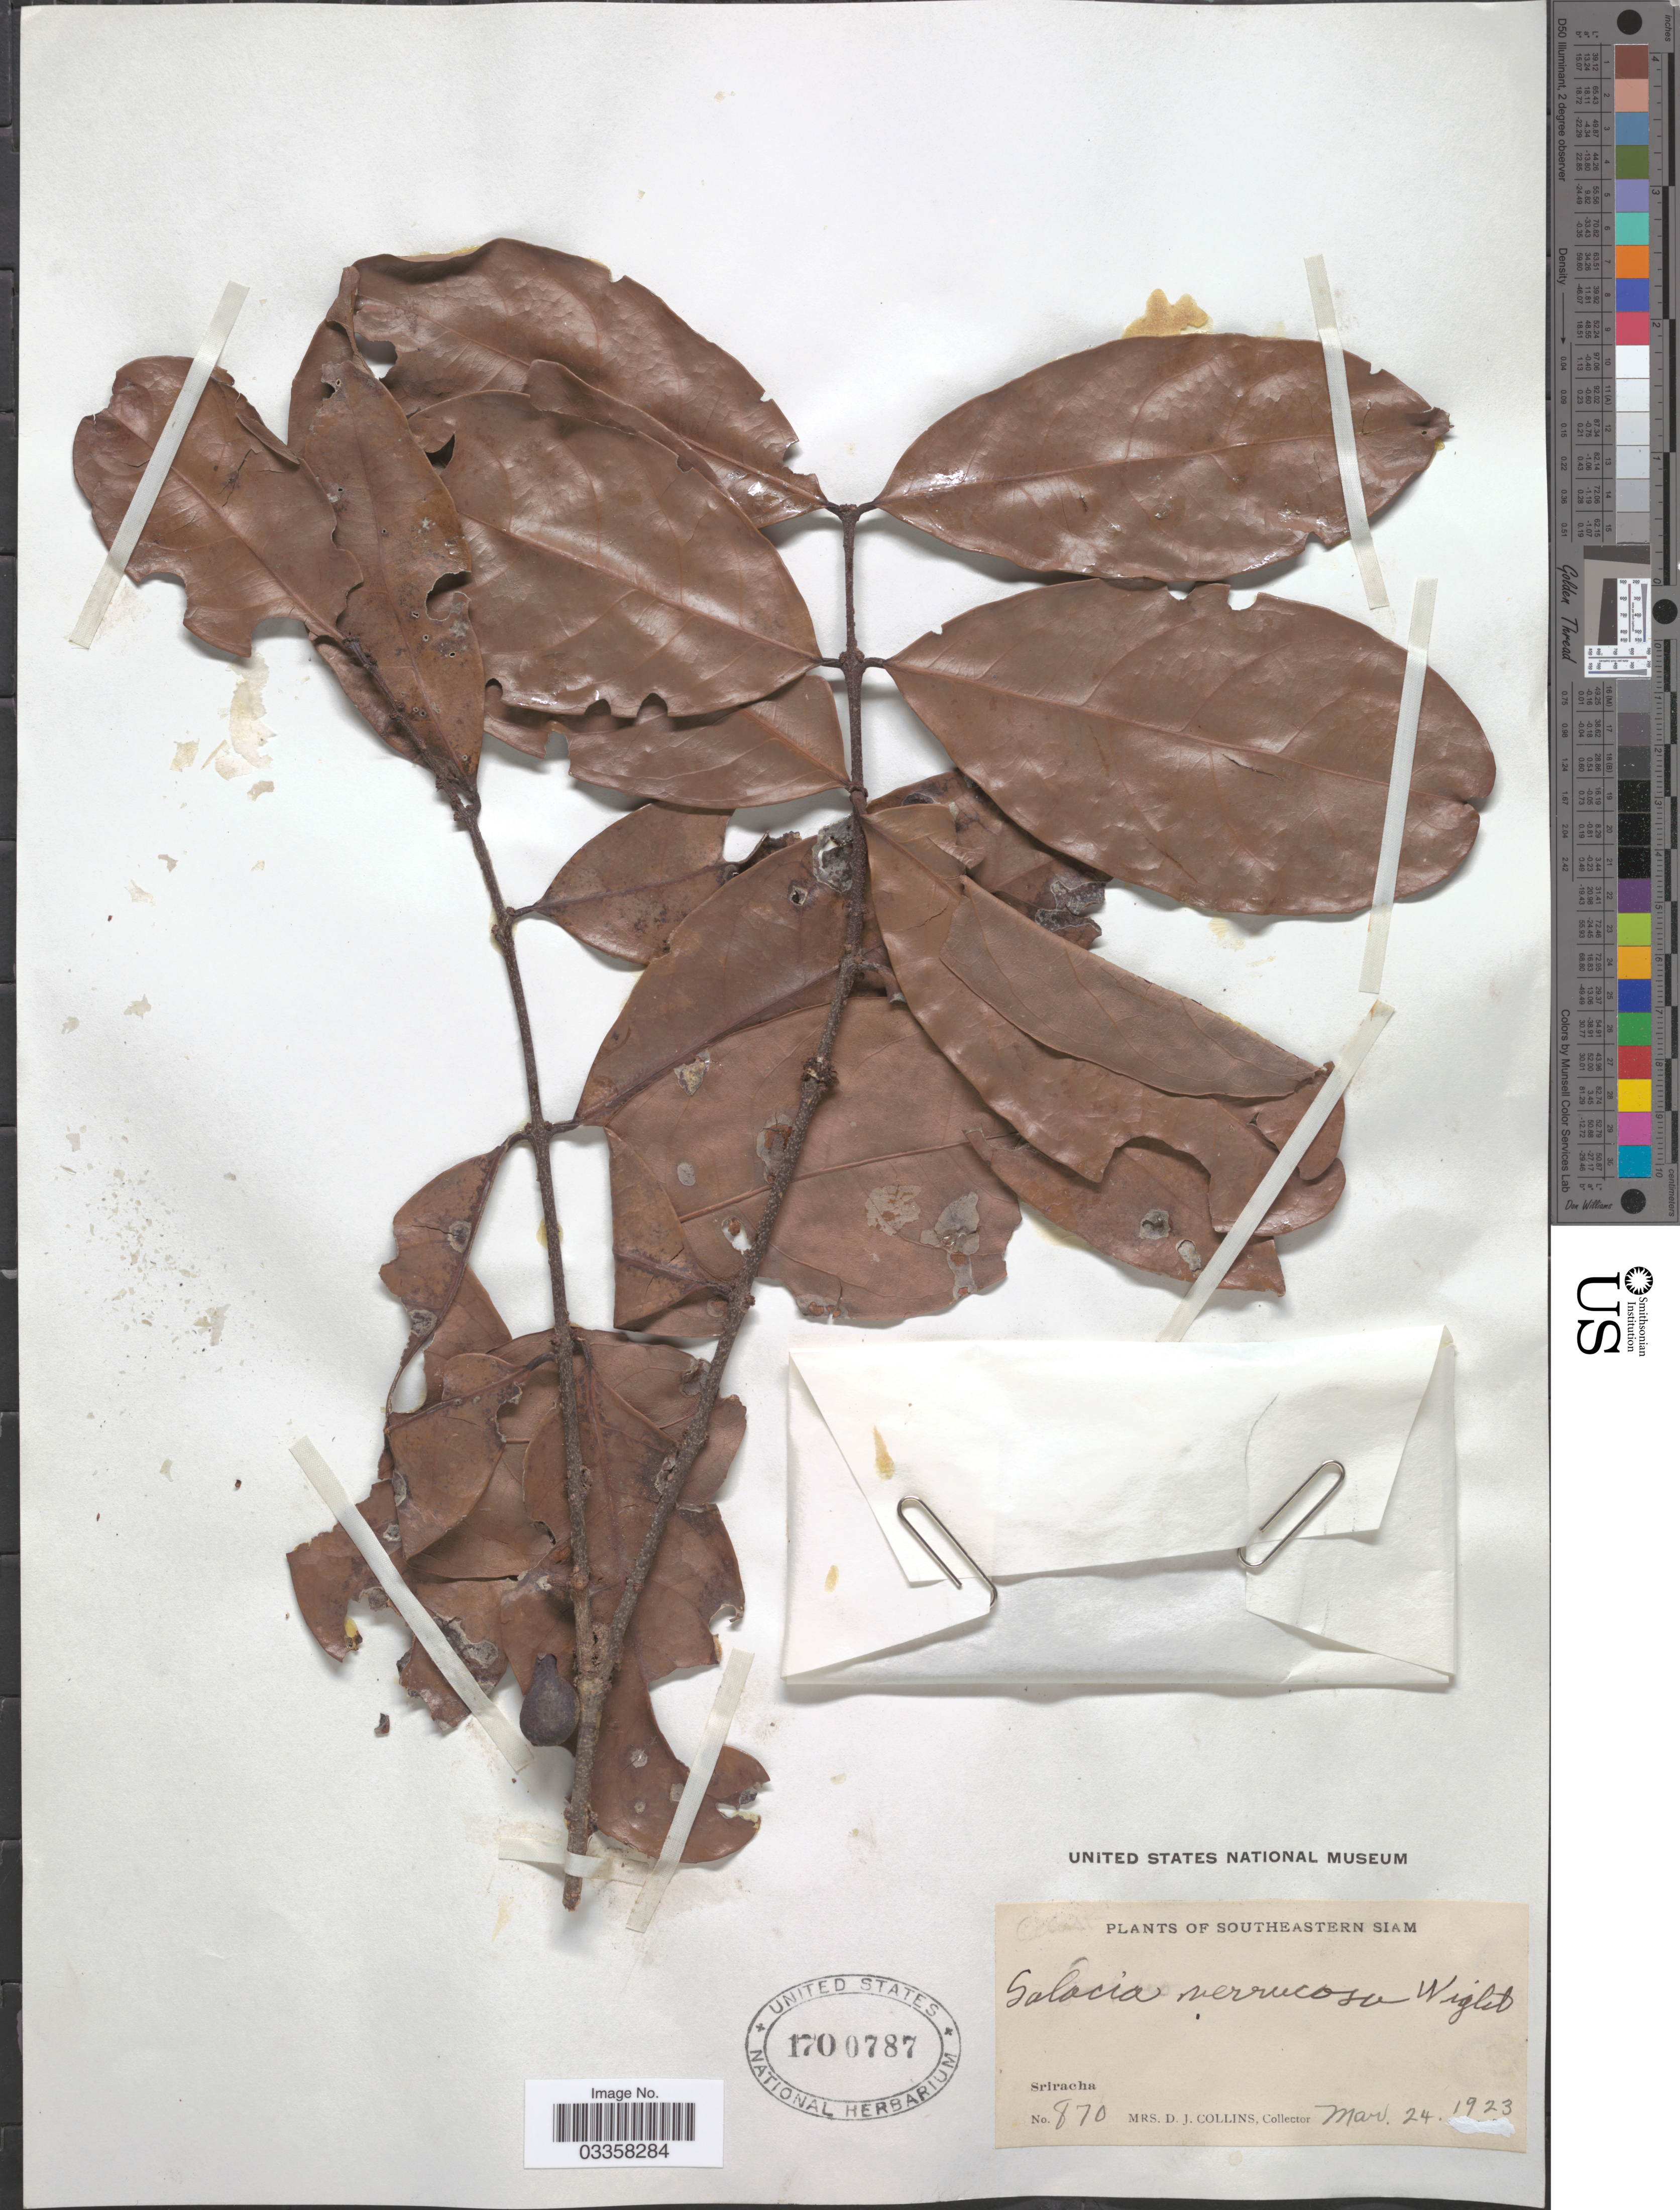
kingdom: Plantae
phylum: Tracheophyta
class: Magnoliopsida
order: Celastrales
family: Celastraceae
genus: Salacia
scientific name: Salacia verrucosa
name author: Wight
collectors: Mrs. D. J. Collins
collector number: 870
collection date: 1923-03-24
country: Thailand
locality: Southeastern Siam. Sriracha.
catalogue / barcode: US 1700787